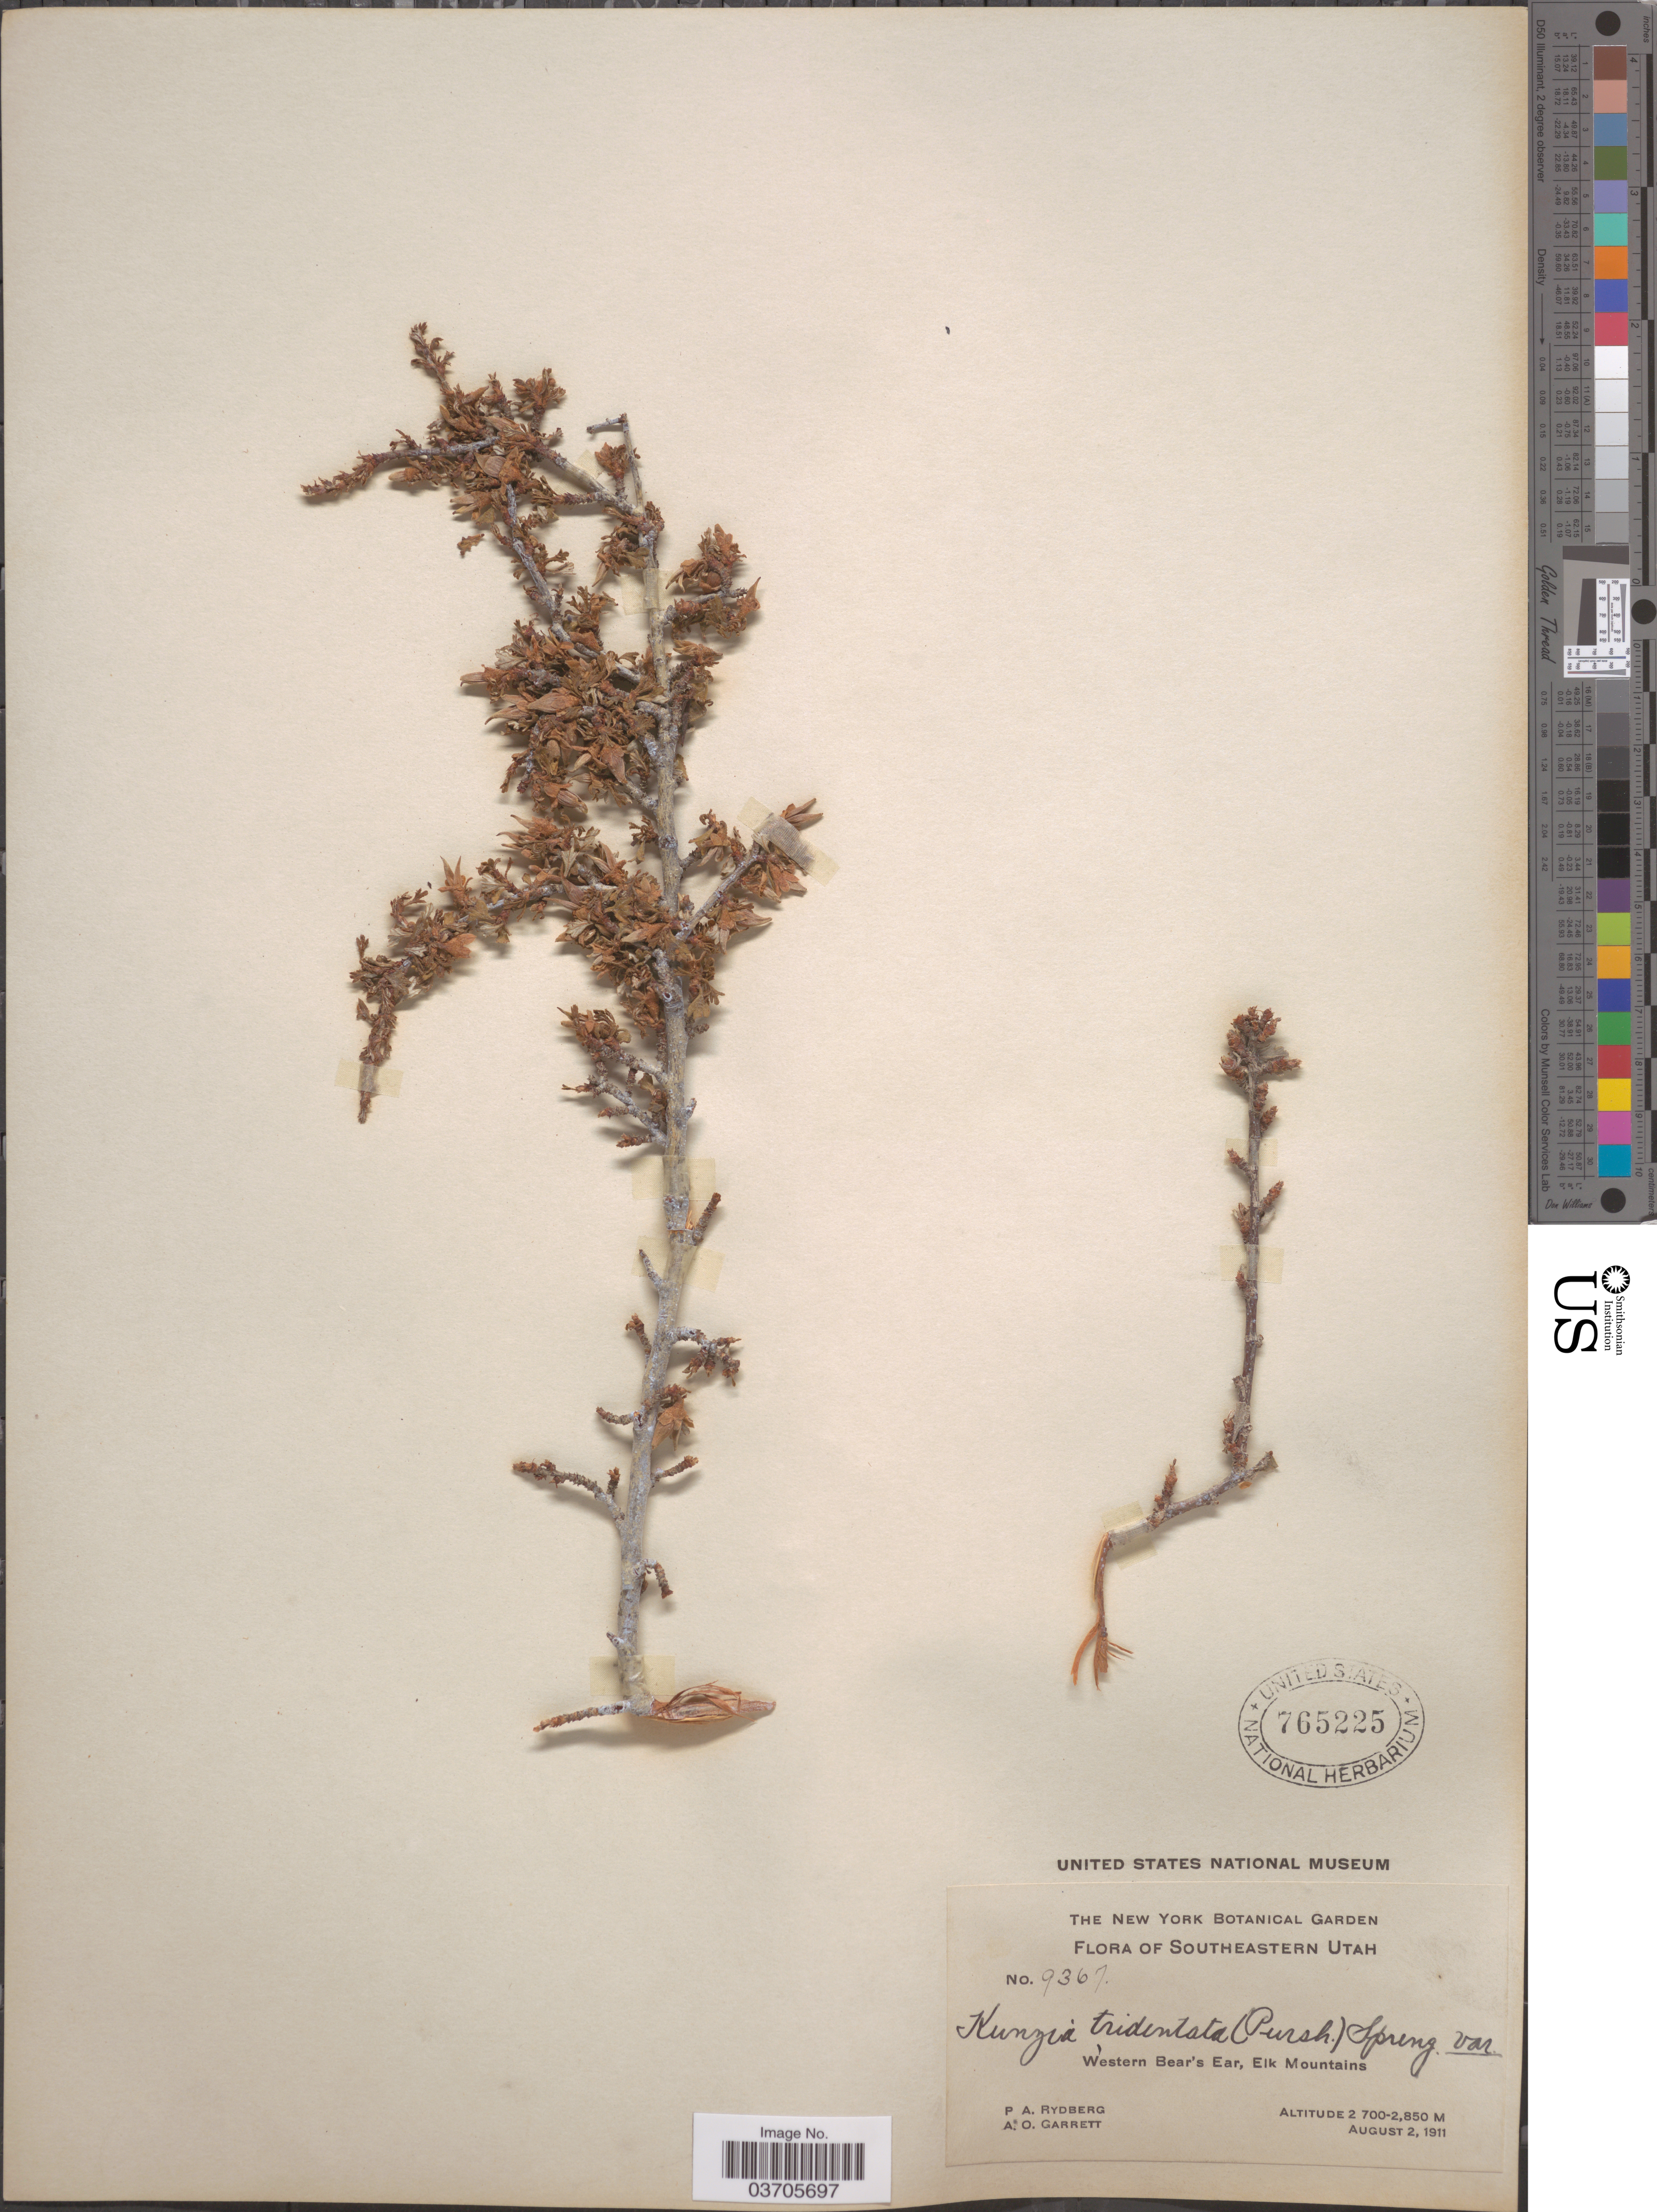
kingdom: Plantae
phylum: Tracheophyta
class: Magnoliopsida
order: Rosales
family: Rosaceae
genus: Purshia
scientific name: Purshia tridentata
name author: (Pursh) DC.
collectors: P. A. Rydberg & A. O. Garrett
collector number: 9367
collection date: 1911-08-02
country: United States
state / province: Utah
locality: Southeastern Utah. Western Bear's Ear, Elk Mountains.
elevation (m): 2700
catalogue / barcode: US 765225